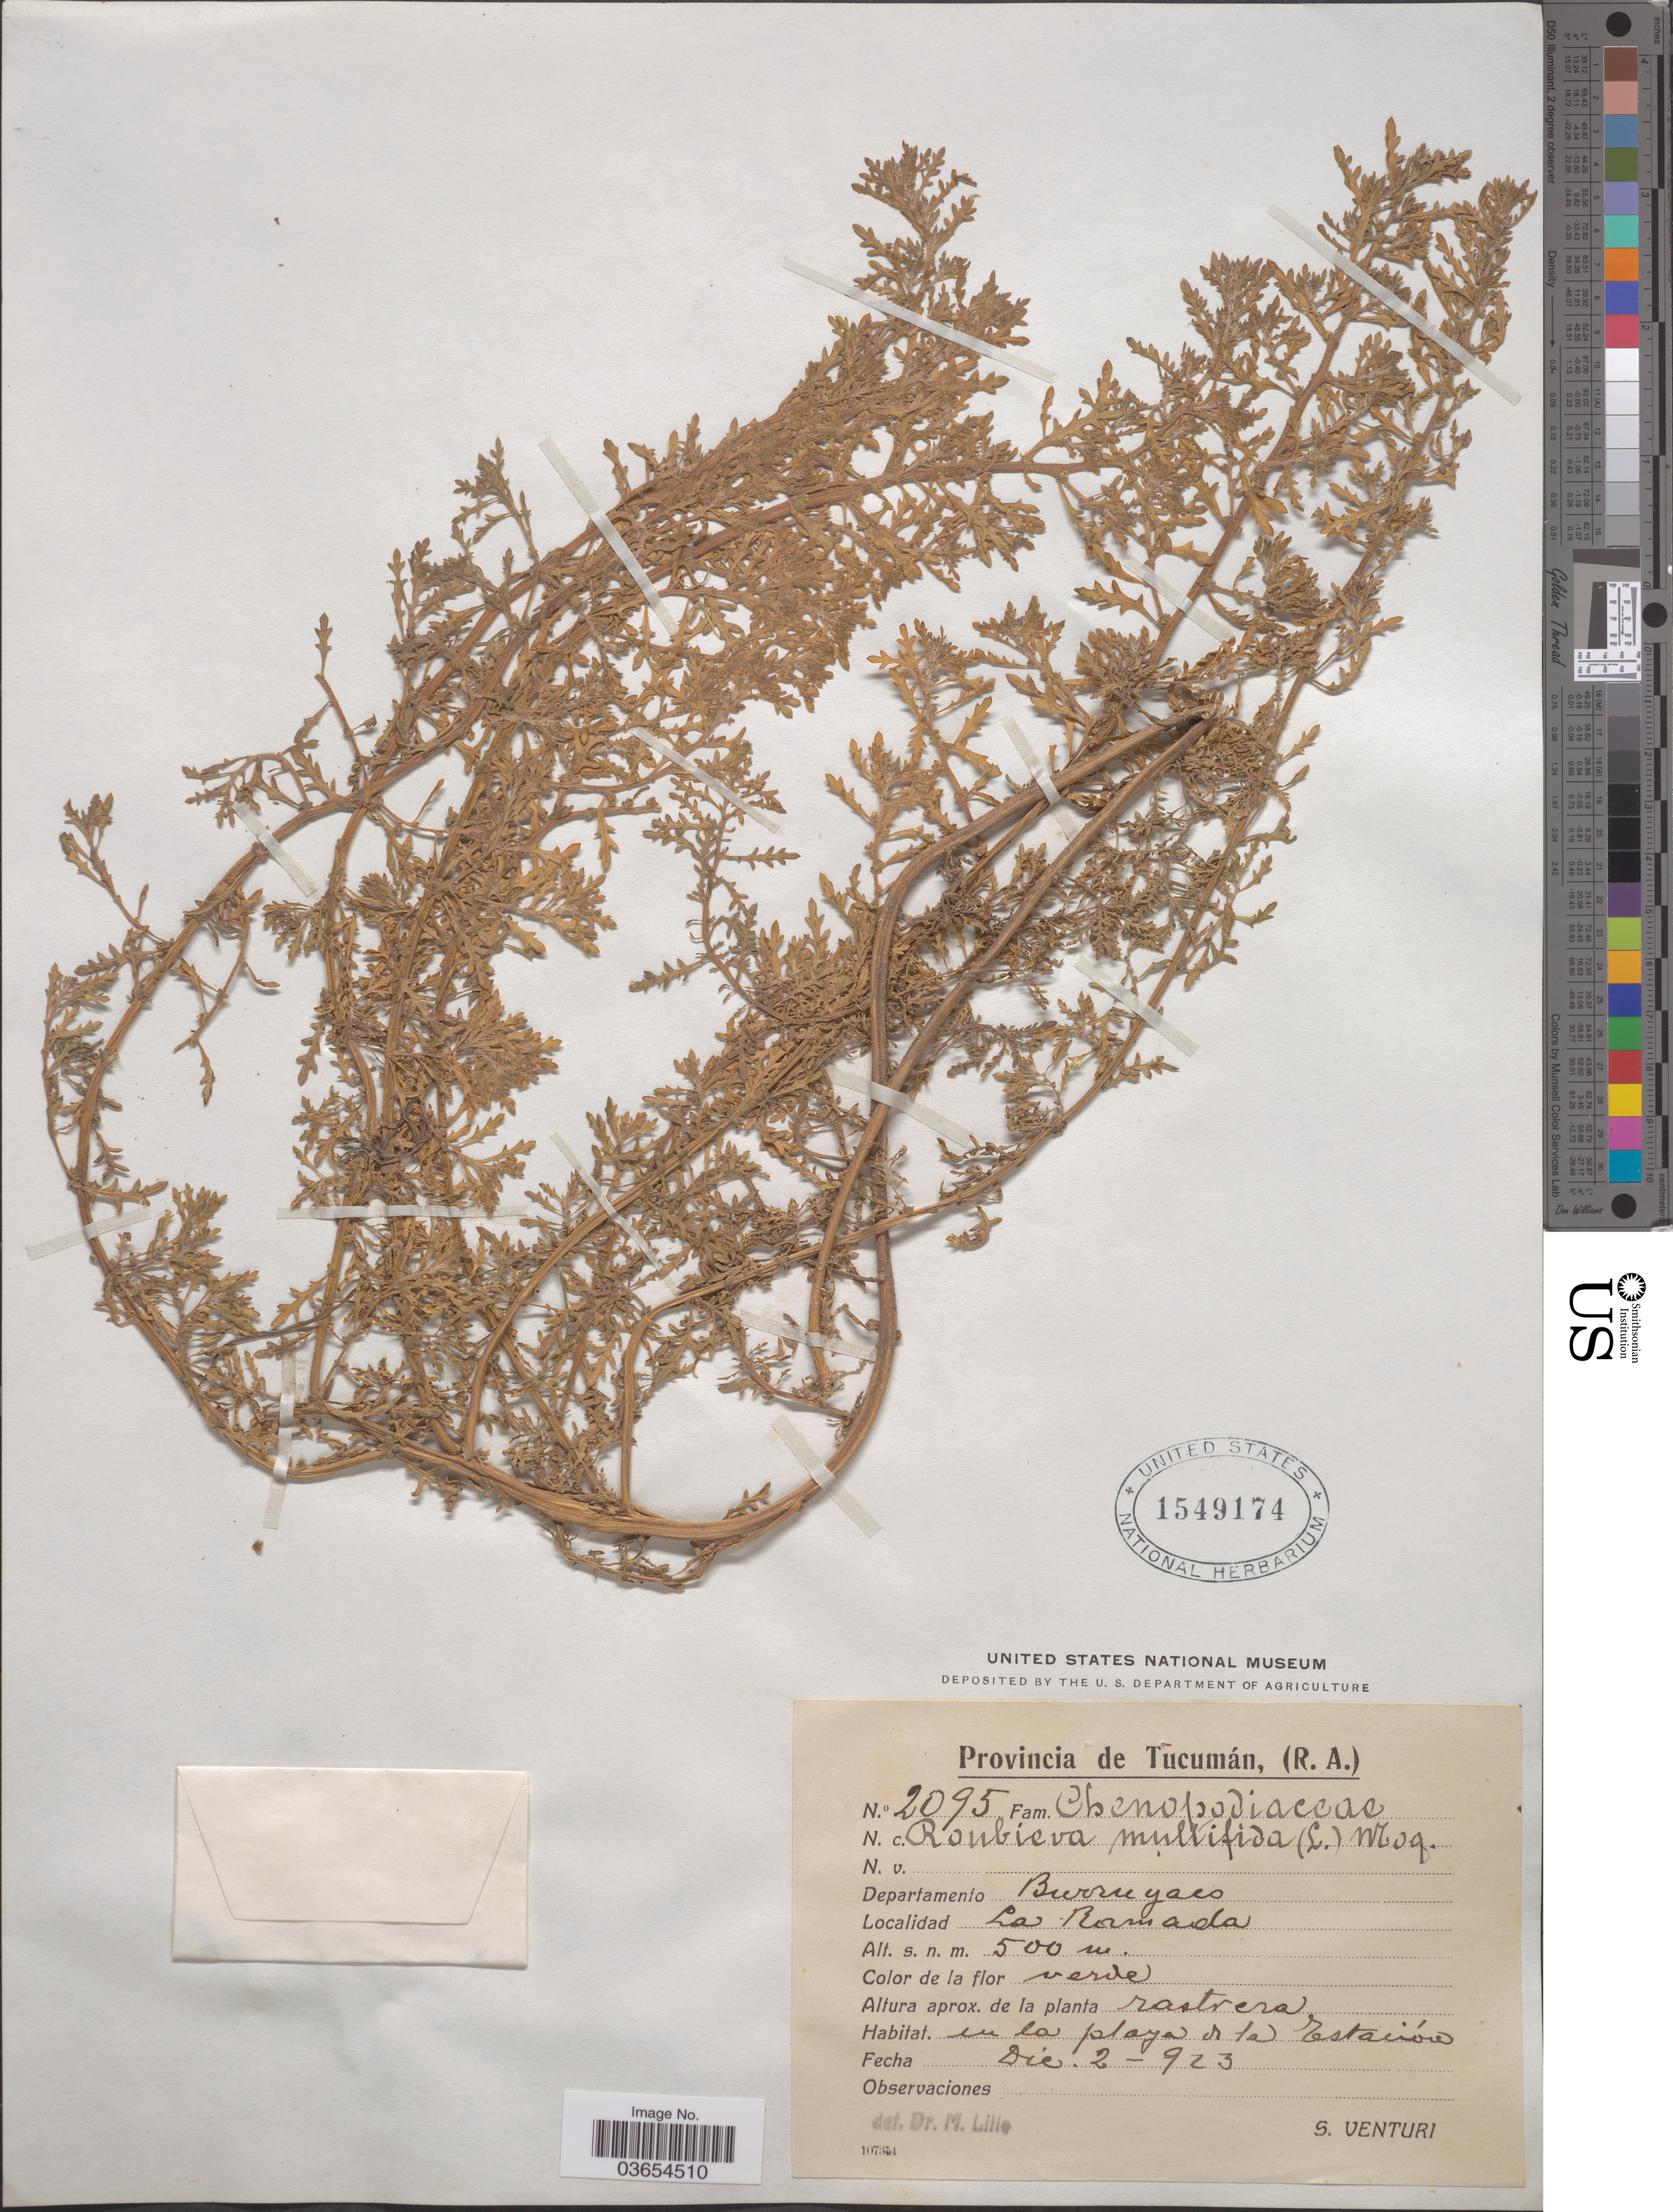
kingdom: Plantae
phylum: Tracheophyta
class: Magnoliopsida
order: Caryophyllales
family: Amaranthaceae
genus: Chenopodium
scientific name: Chenopodium multifidum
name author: L.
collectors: S. Venturi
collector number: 2095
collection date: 1923-12-02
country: Argentina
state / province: Tucuman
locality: Departamento Burruyaco. La Ramada.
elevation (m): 500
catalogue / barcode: US 1549174